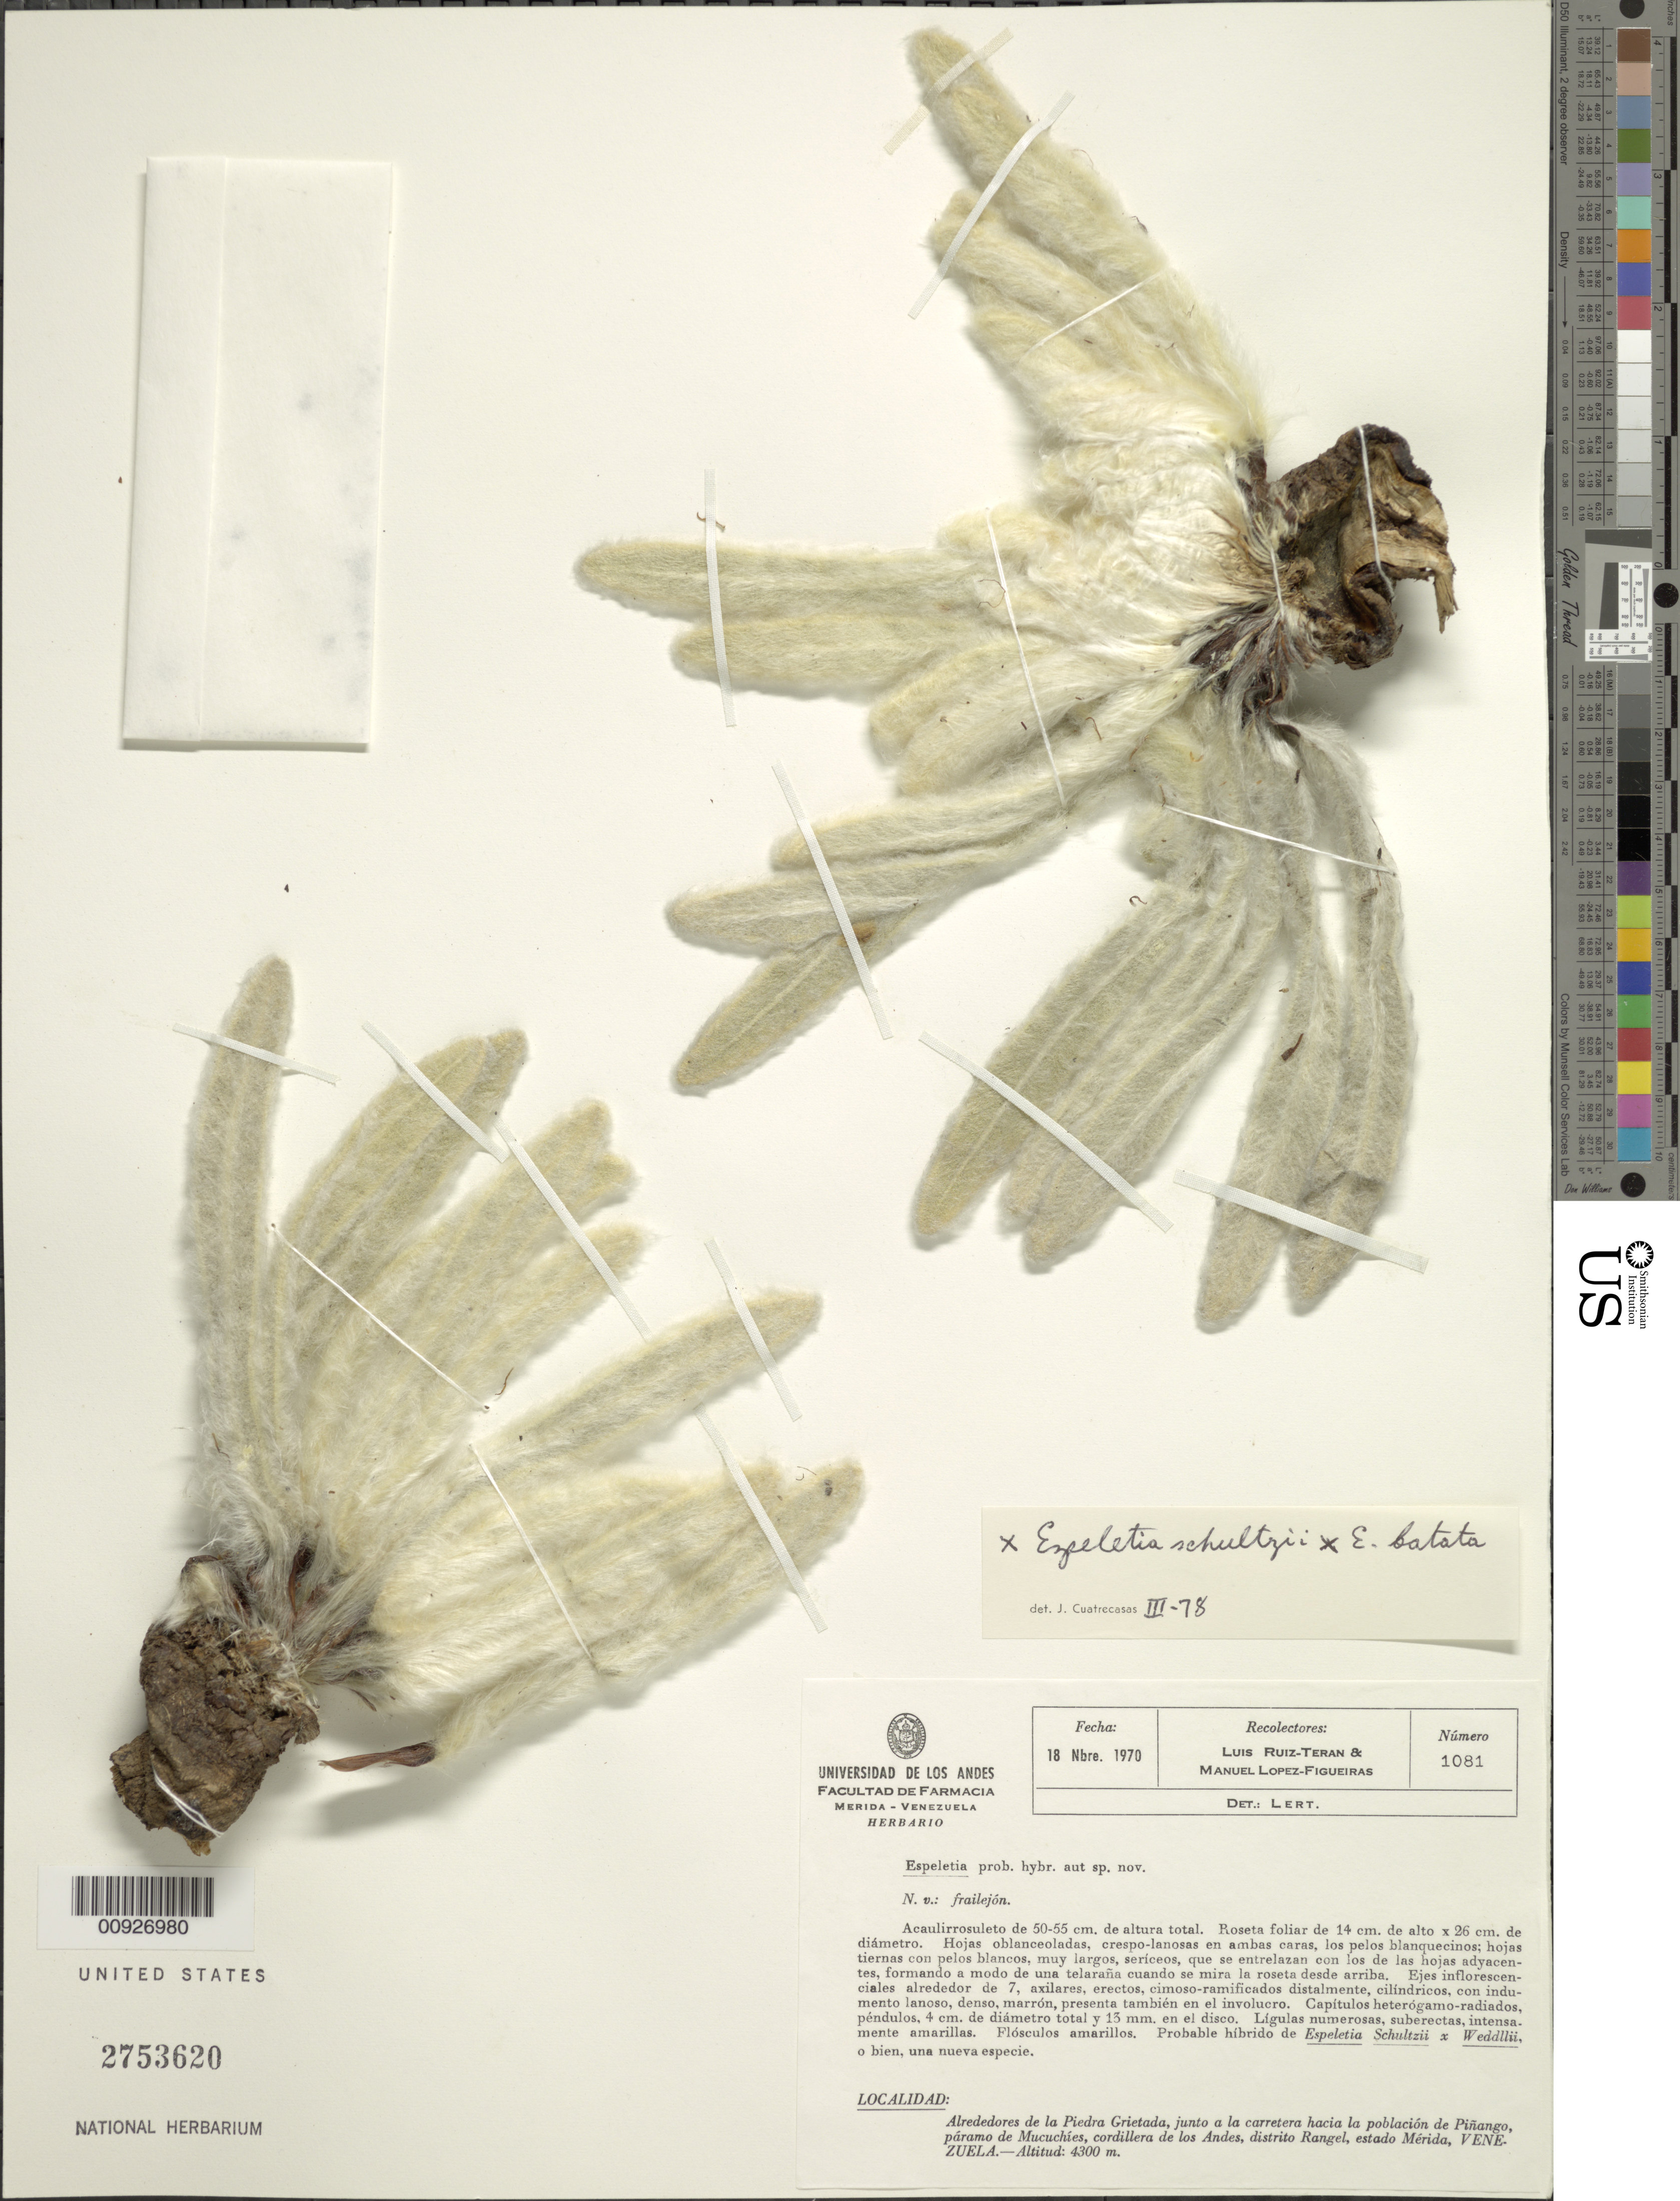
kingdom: Plantae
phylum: Tracheophyta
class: Magnoliopsida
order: Asterales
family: Asteraceae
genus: Espeletia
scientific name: Espeletia schultzii x E. batata Cuatrec.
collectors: L. E. Ruíz-Terán & M. López Figueiras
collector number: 1081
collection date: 1970-11-18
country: Venezuela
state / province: Mérida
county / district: Rangel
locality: P. de Mucuchíes. Alredores de la Piedra Grietada, junto a al carretera hacia la población de Piñango, páramo de Mucuchíes, cordillera de los Andes.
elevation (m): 4300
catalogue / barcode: US 2753620